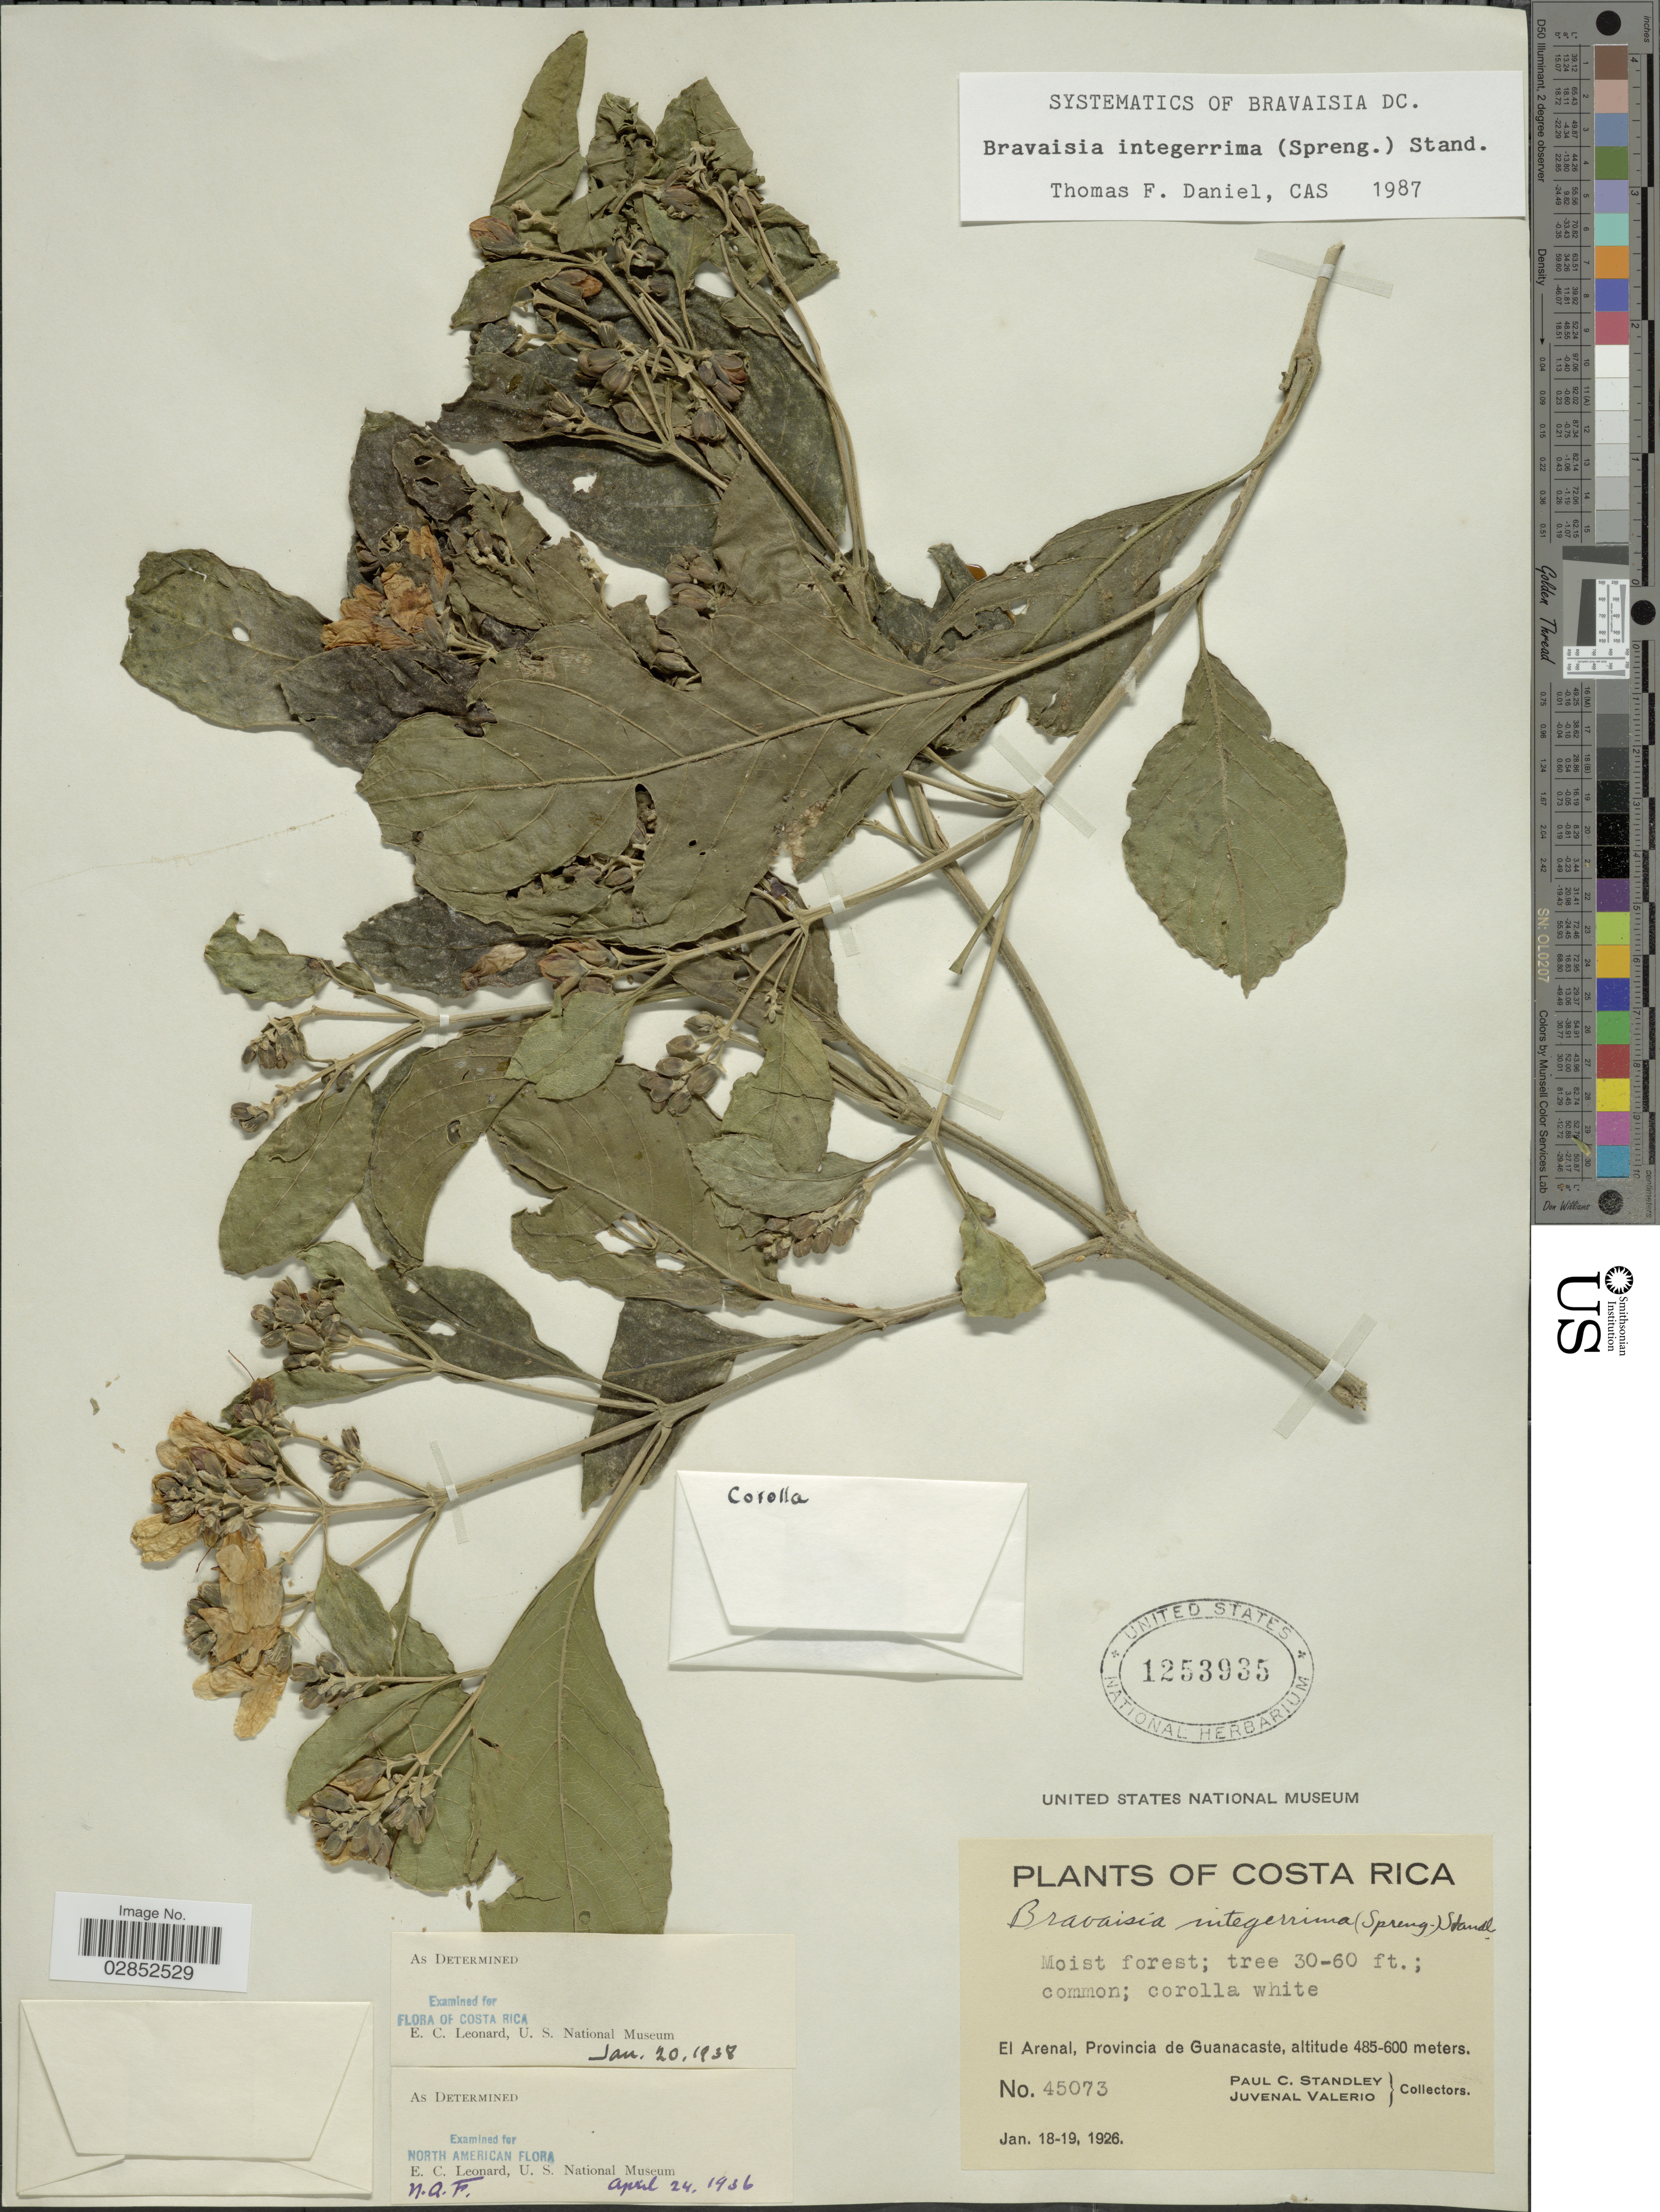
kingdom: Plantae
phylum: Tracheophyta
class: Magnoliopsida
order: Lamiales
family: Acanthaceae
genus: Bravaisia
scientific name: Bravaisia integerrima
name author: (Spreng.) Standl.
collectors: P. C. Standley & J. Valerio R.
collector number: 45073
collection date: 1926-01-18/1926-01-19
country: Costa Rica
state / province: Guanacaste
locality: El Arenal, Provincia de Guanacaste.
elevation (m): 485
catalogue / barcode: US 1253935